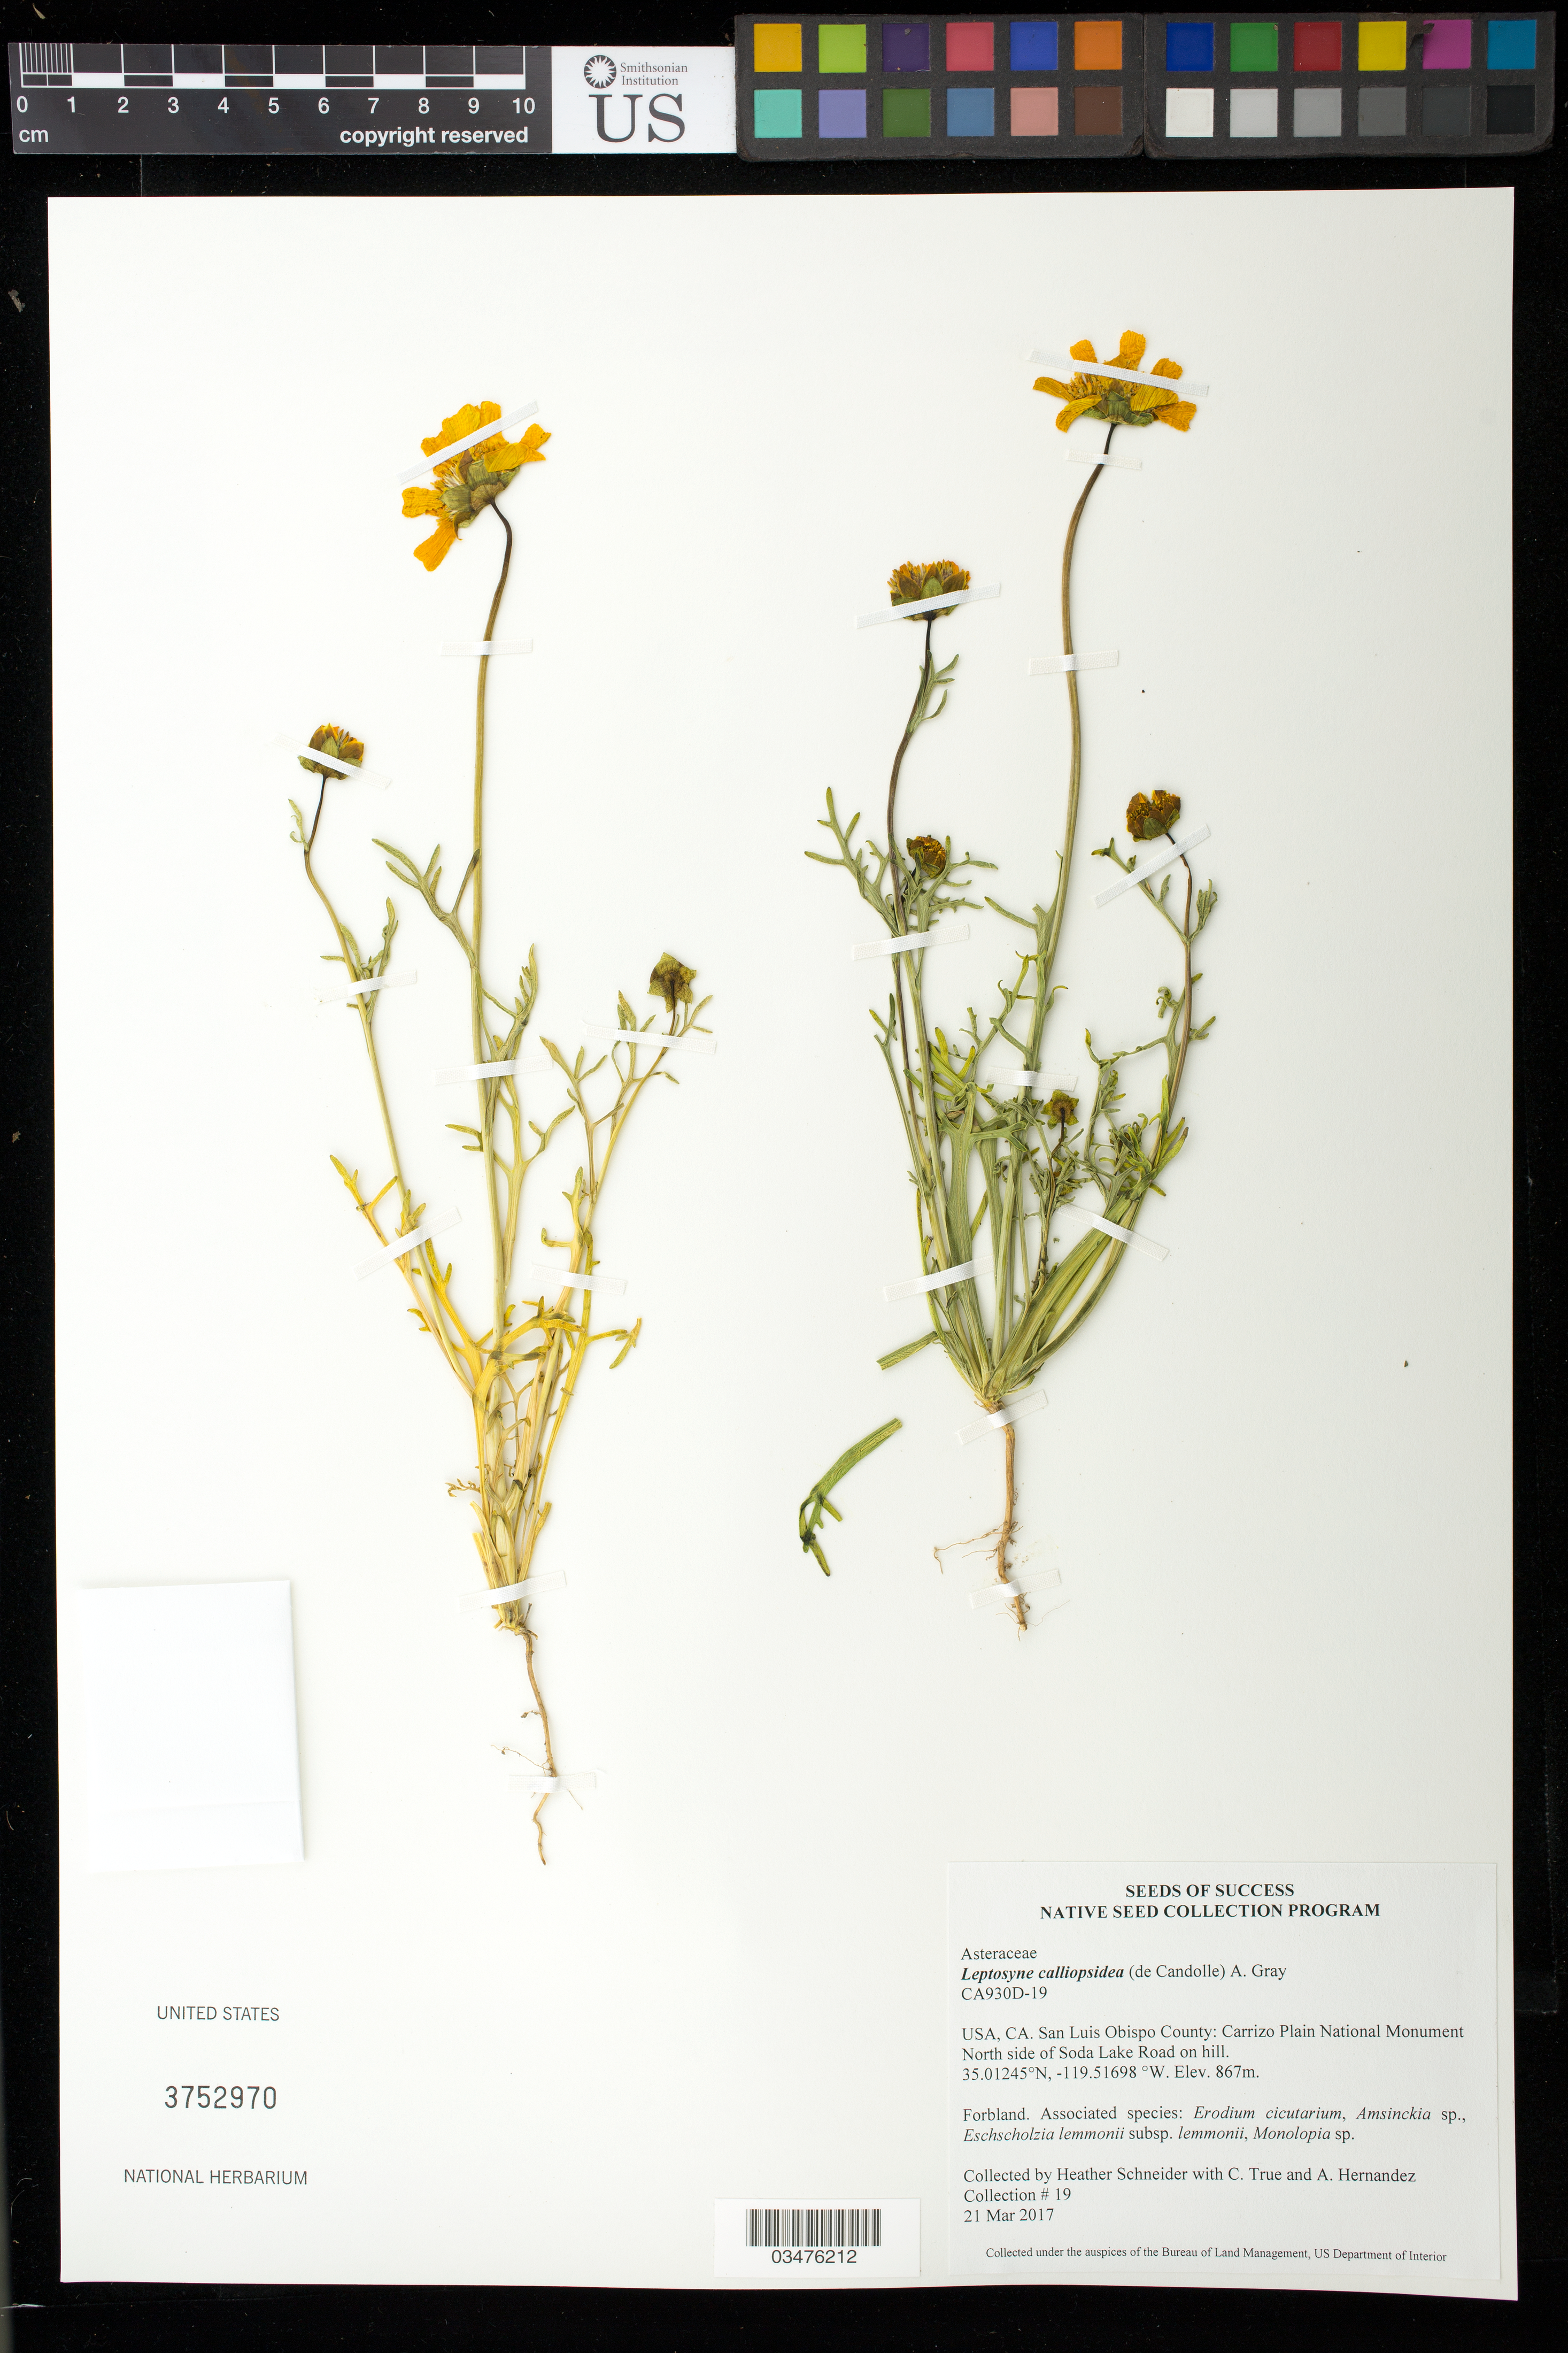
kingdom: Plantae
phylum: Tracheophyta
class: Magnoliopsida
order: Asterales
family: Asteraceae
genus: Leptosyne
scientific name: Leptosyne calliopsidea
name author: (DC.) A. Gray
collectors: H. Schneider, C. True & H. Hernandez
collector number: CA930D-19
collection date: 2017-03-21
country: United States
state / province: California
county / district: San Luis Obispo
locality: Carrizo Plain National Monument, Soda Lake Rd.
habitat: forbland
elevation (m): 867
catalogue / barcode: US 3752970